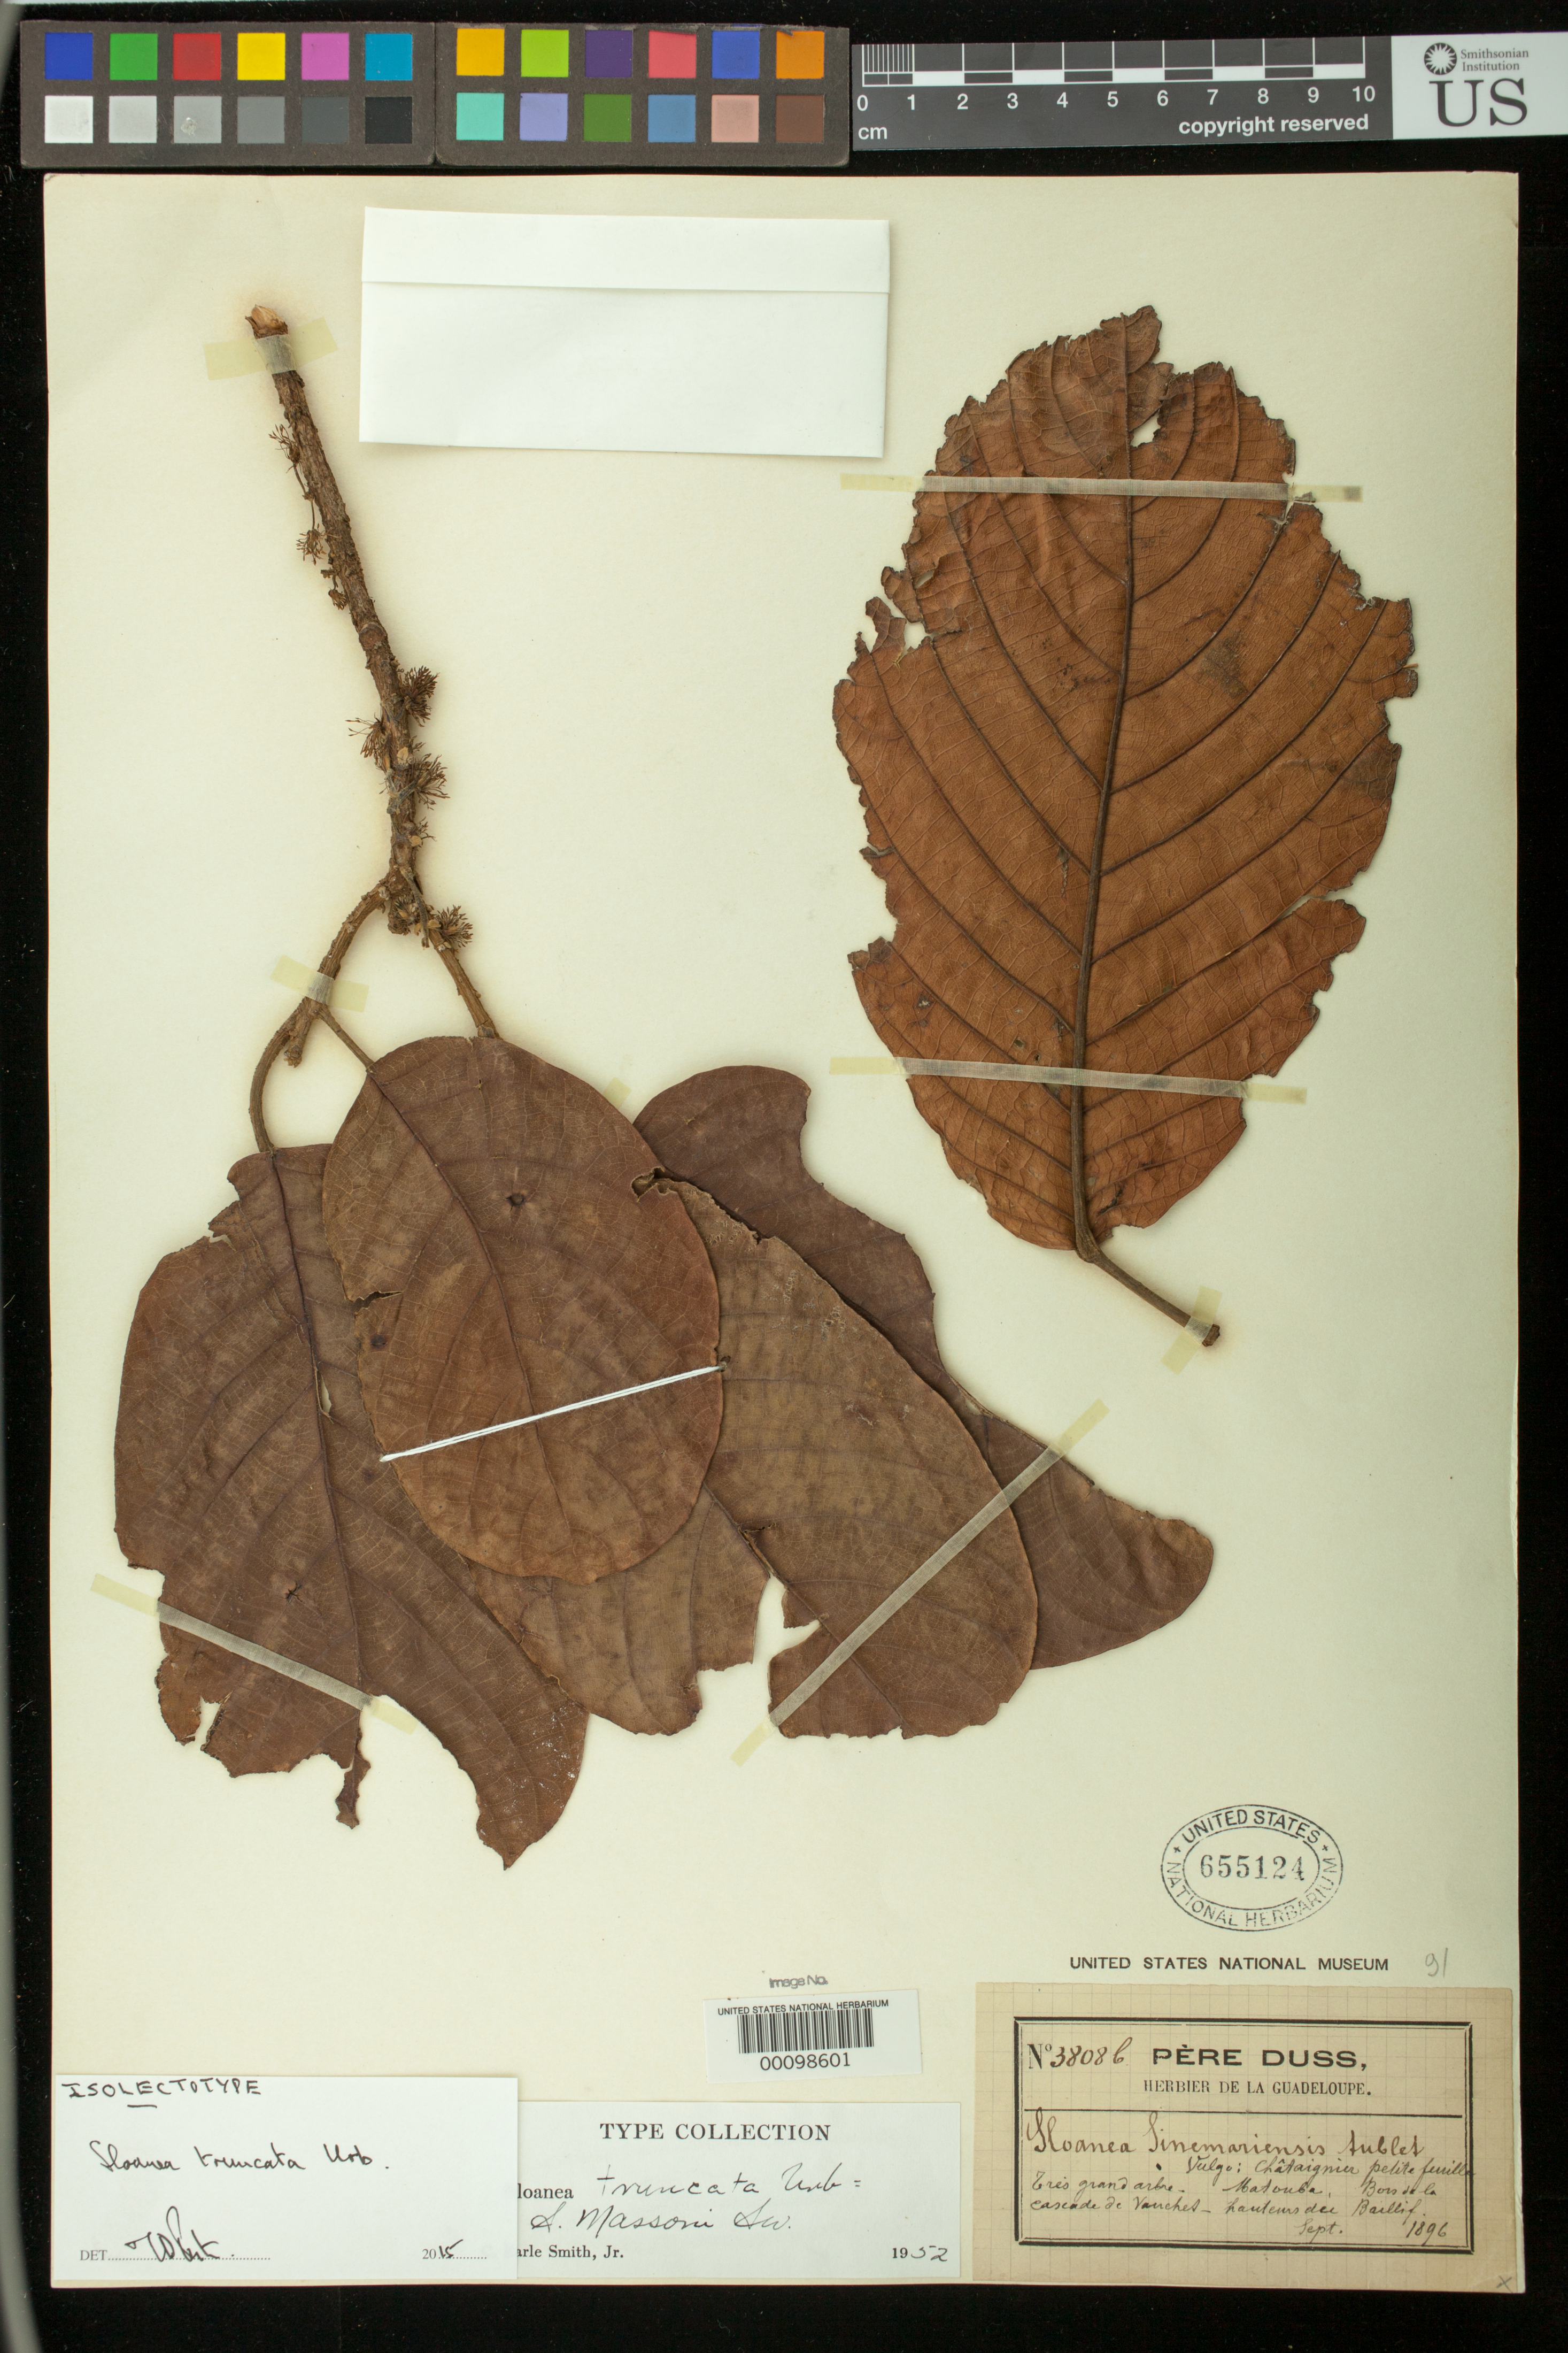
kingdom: Plantae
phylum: Tracheophyta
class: Magnoliopsida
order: Oxalidales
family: Elaeocarpaceae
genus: Sloanea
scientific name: Sloanea truncata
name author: Urb.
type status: Isolectotype; Type Collection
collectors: Père Duss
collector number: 3808 b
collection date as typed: Sep 1896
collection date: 1896-09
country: Guadeloupe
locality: Matouba, Bois de la cascade de Vauches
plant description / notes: Specimen numbered "3808 b" (protologue cites 3808). Specimen annotated as isolectotype by T.D. Pennington (2015)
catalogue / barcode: US 655124